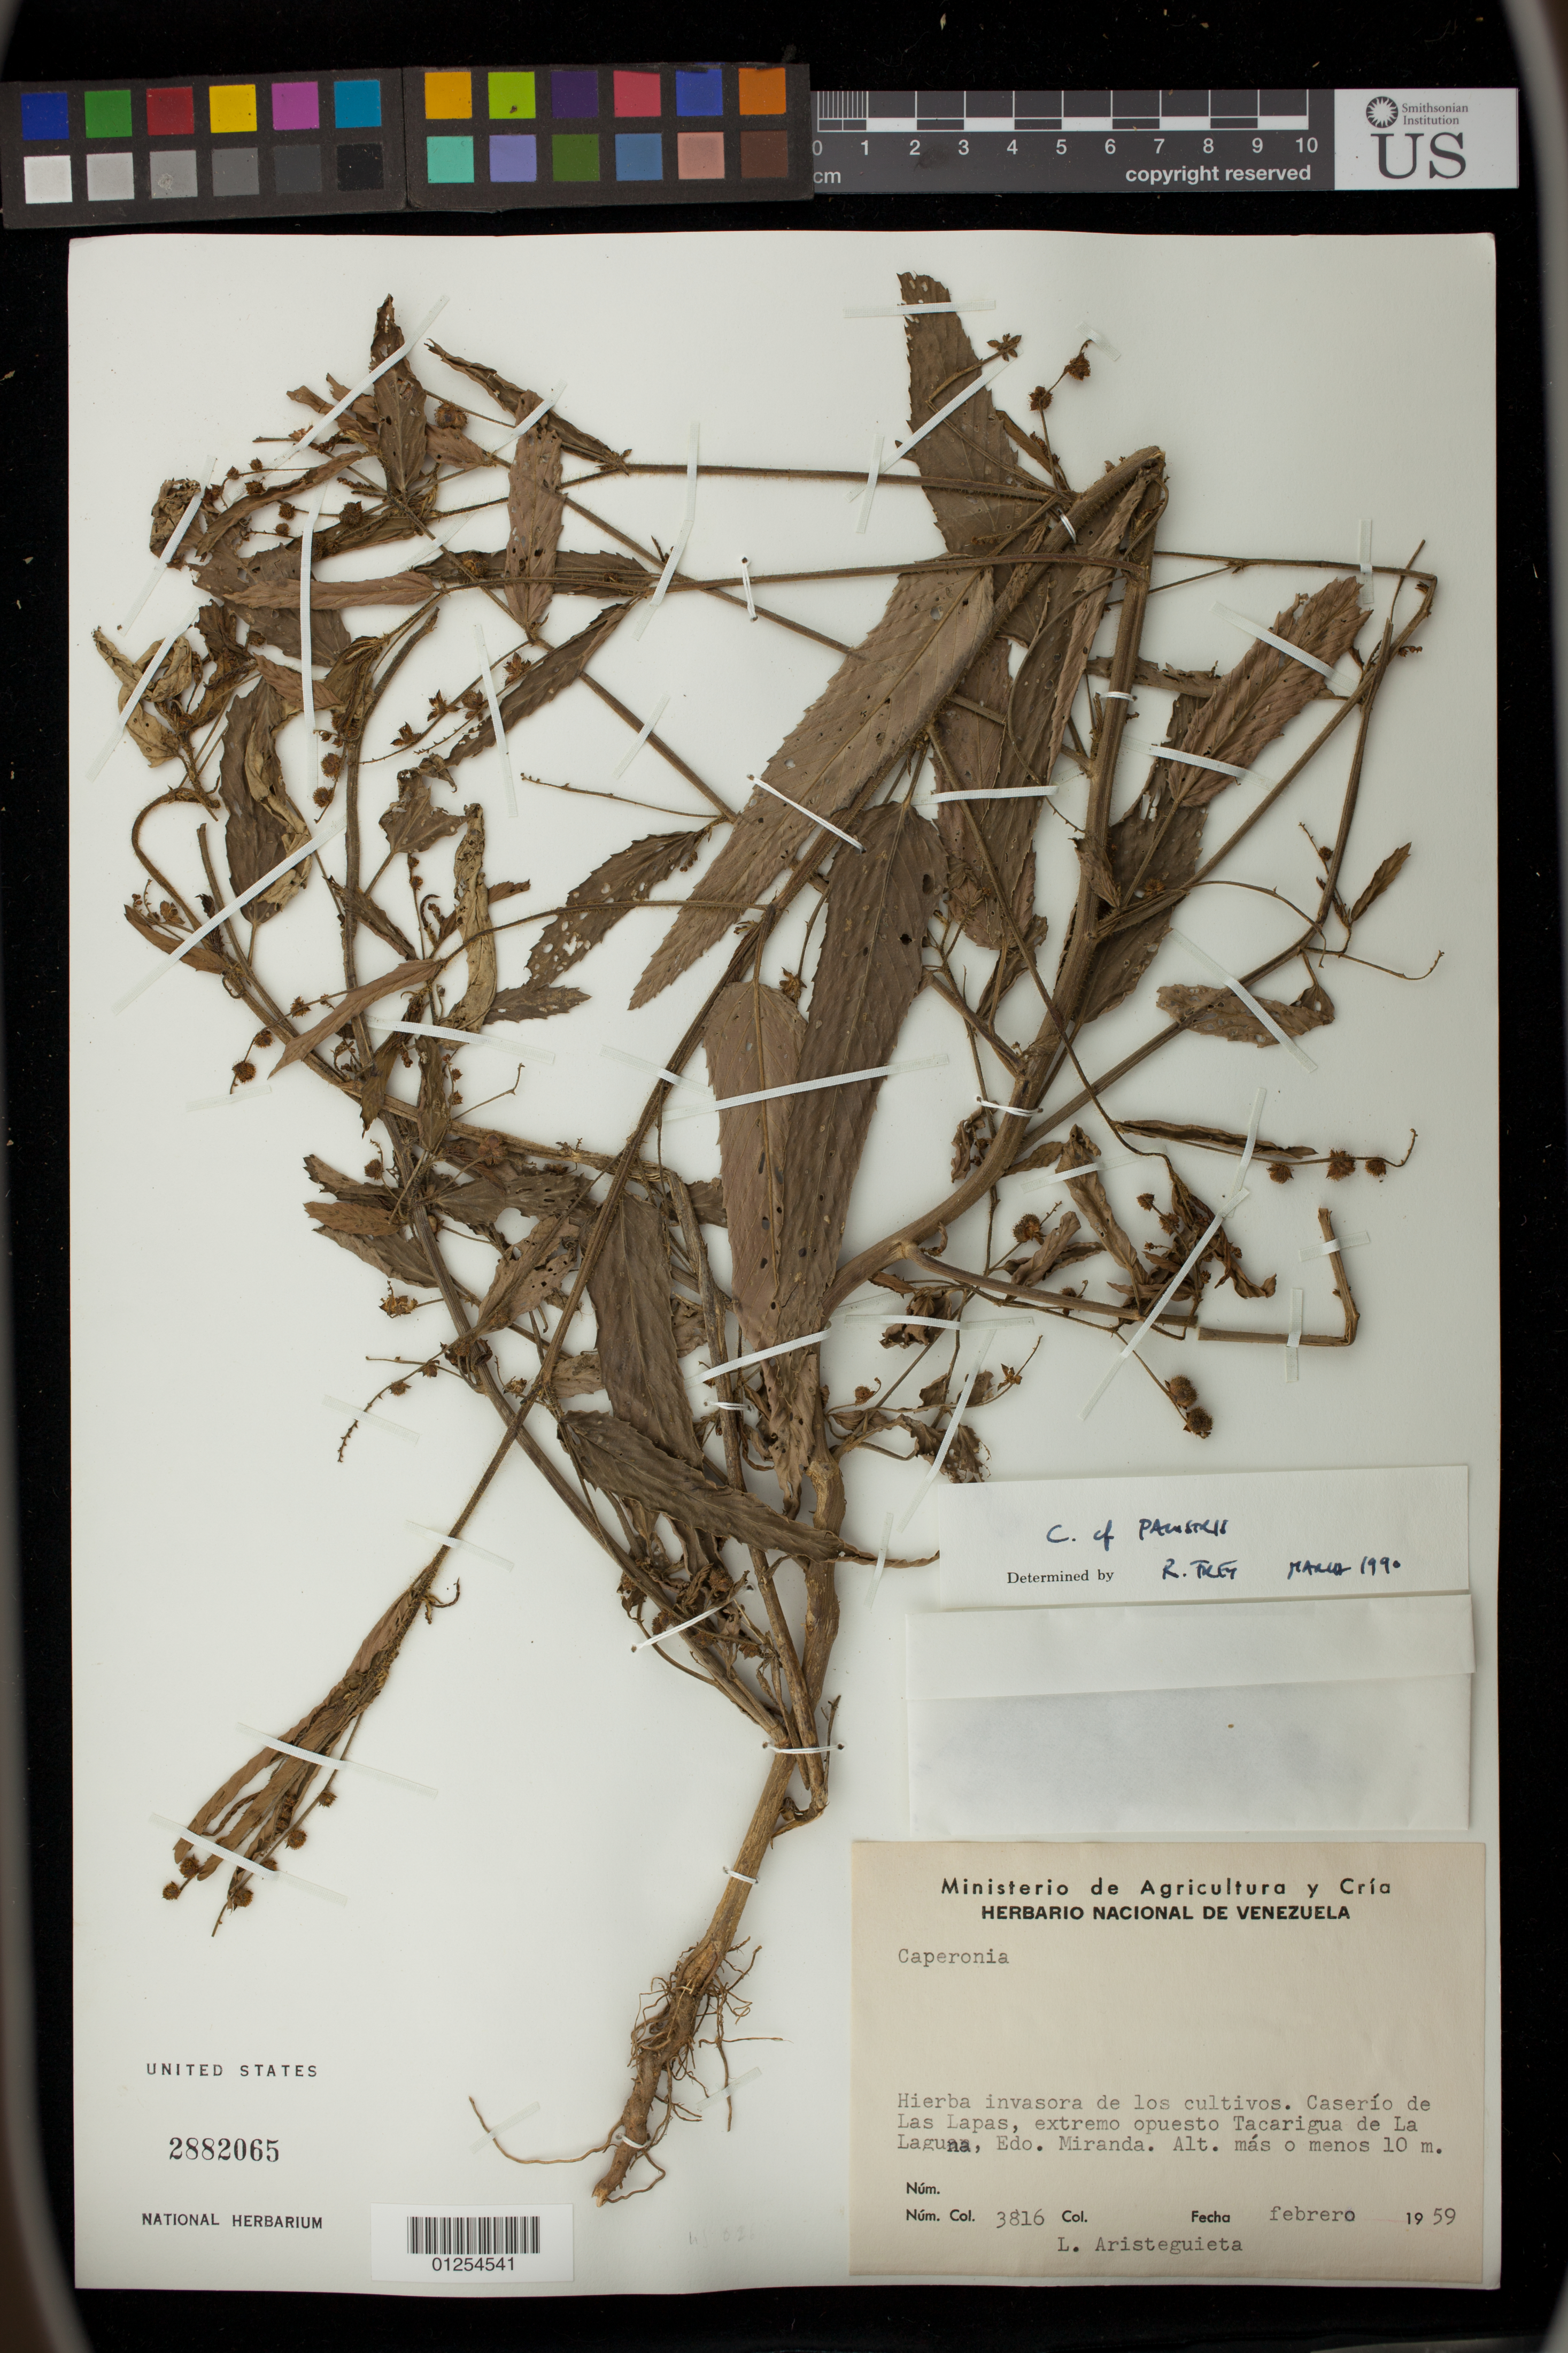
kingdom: Plantae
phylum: Tracheophyta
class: Magnoliopsida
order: Malpighiales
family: Euphorbiaceae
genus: Caperonia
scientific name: Caperonia palustris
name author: (L.) A. St.-Hil.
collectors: L. Aristeguieta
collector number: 3816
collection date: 1959-02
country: Venezuela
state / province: Miranda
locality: Caserio de Las Lapas, extreme opuesto Tacarigua de la Laguna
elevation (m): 0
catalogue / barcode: US 2882065